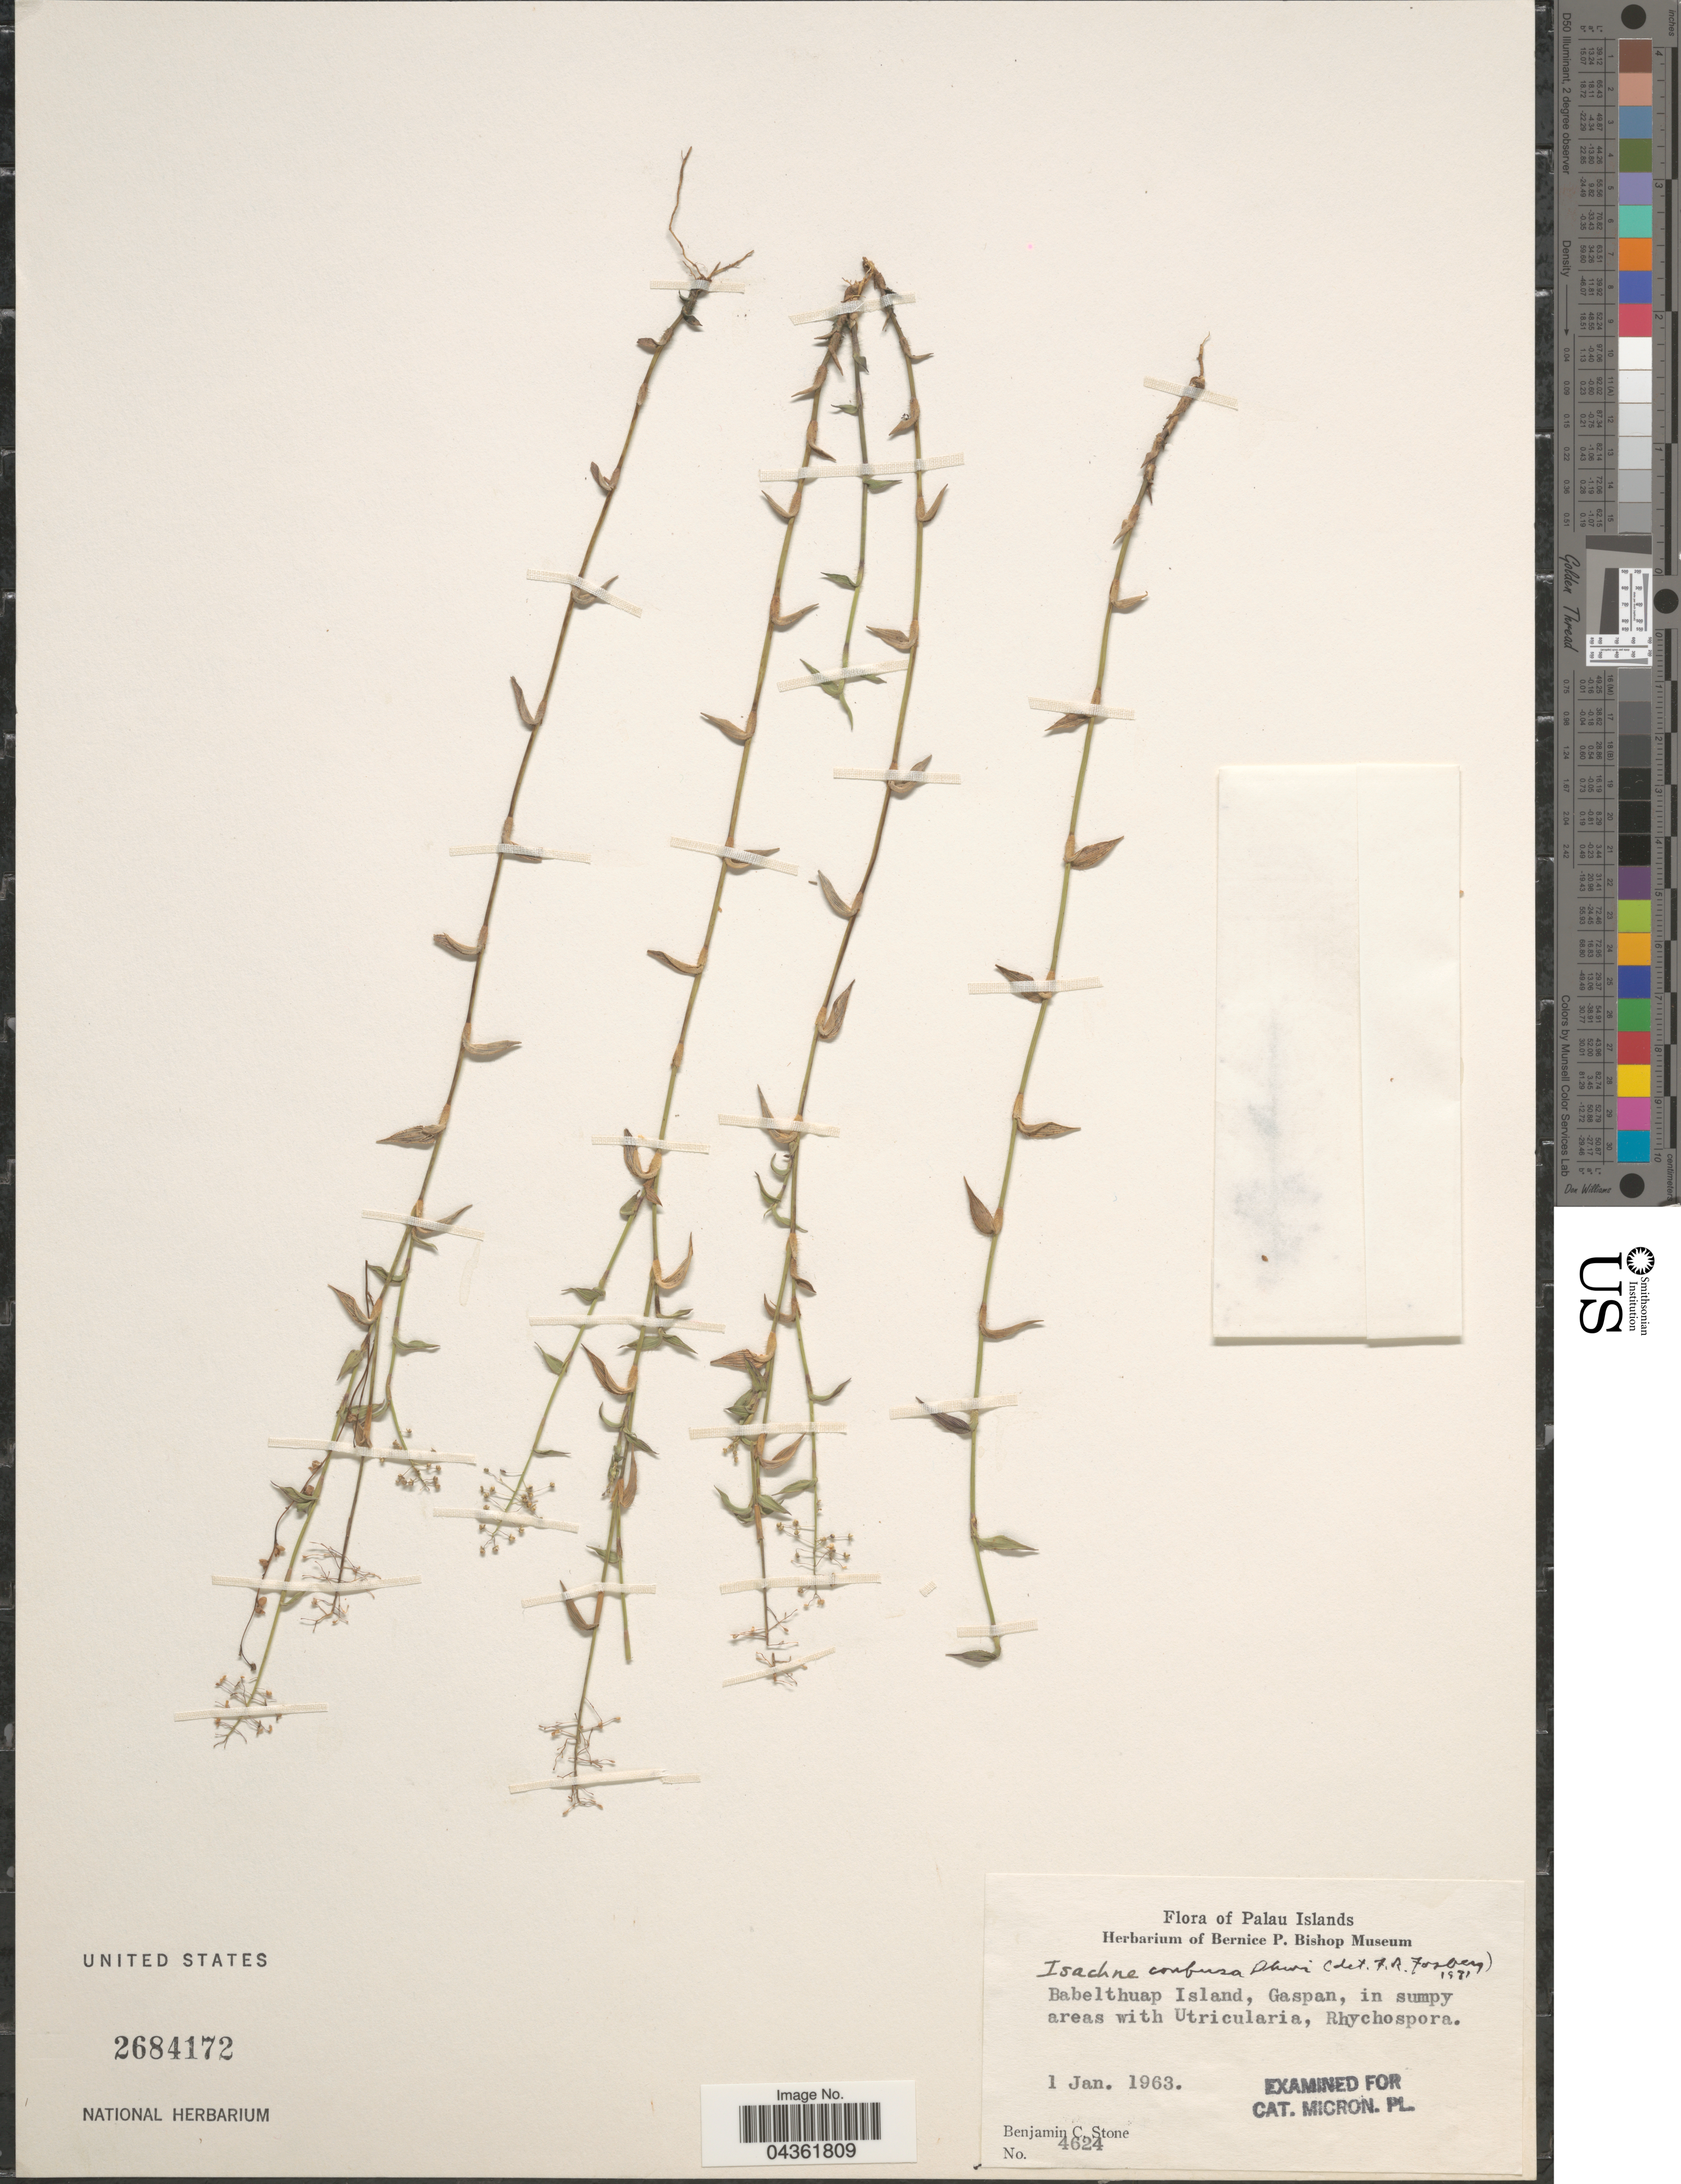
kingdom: Plantae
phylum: Tracheophyta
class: Liliopsida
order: Poales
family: Poaceae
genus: Isachne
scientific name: Isachne confusa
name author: Ohwi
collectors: B. C. Stone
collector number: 4624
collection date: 1963-01-01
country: Palau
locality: Palau Islands. Babelthuap Island, Gaspan.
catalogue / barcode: US 2684172